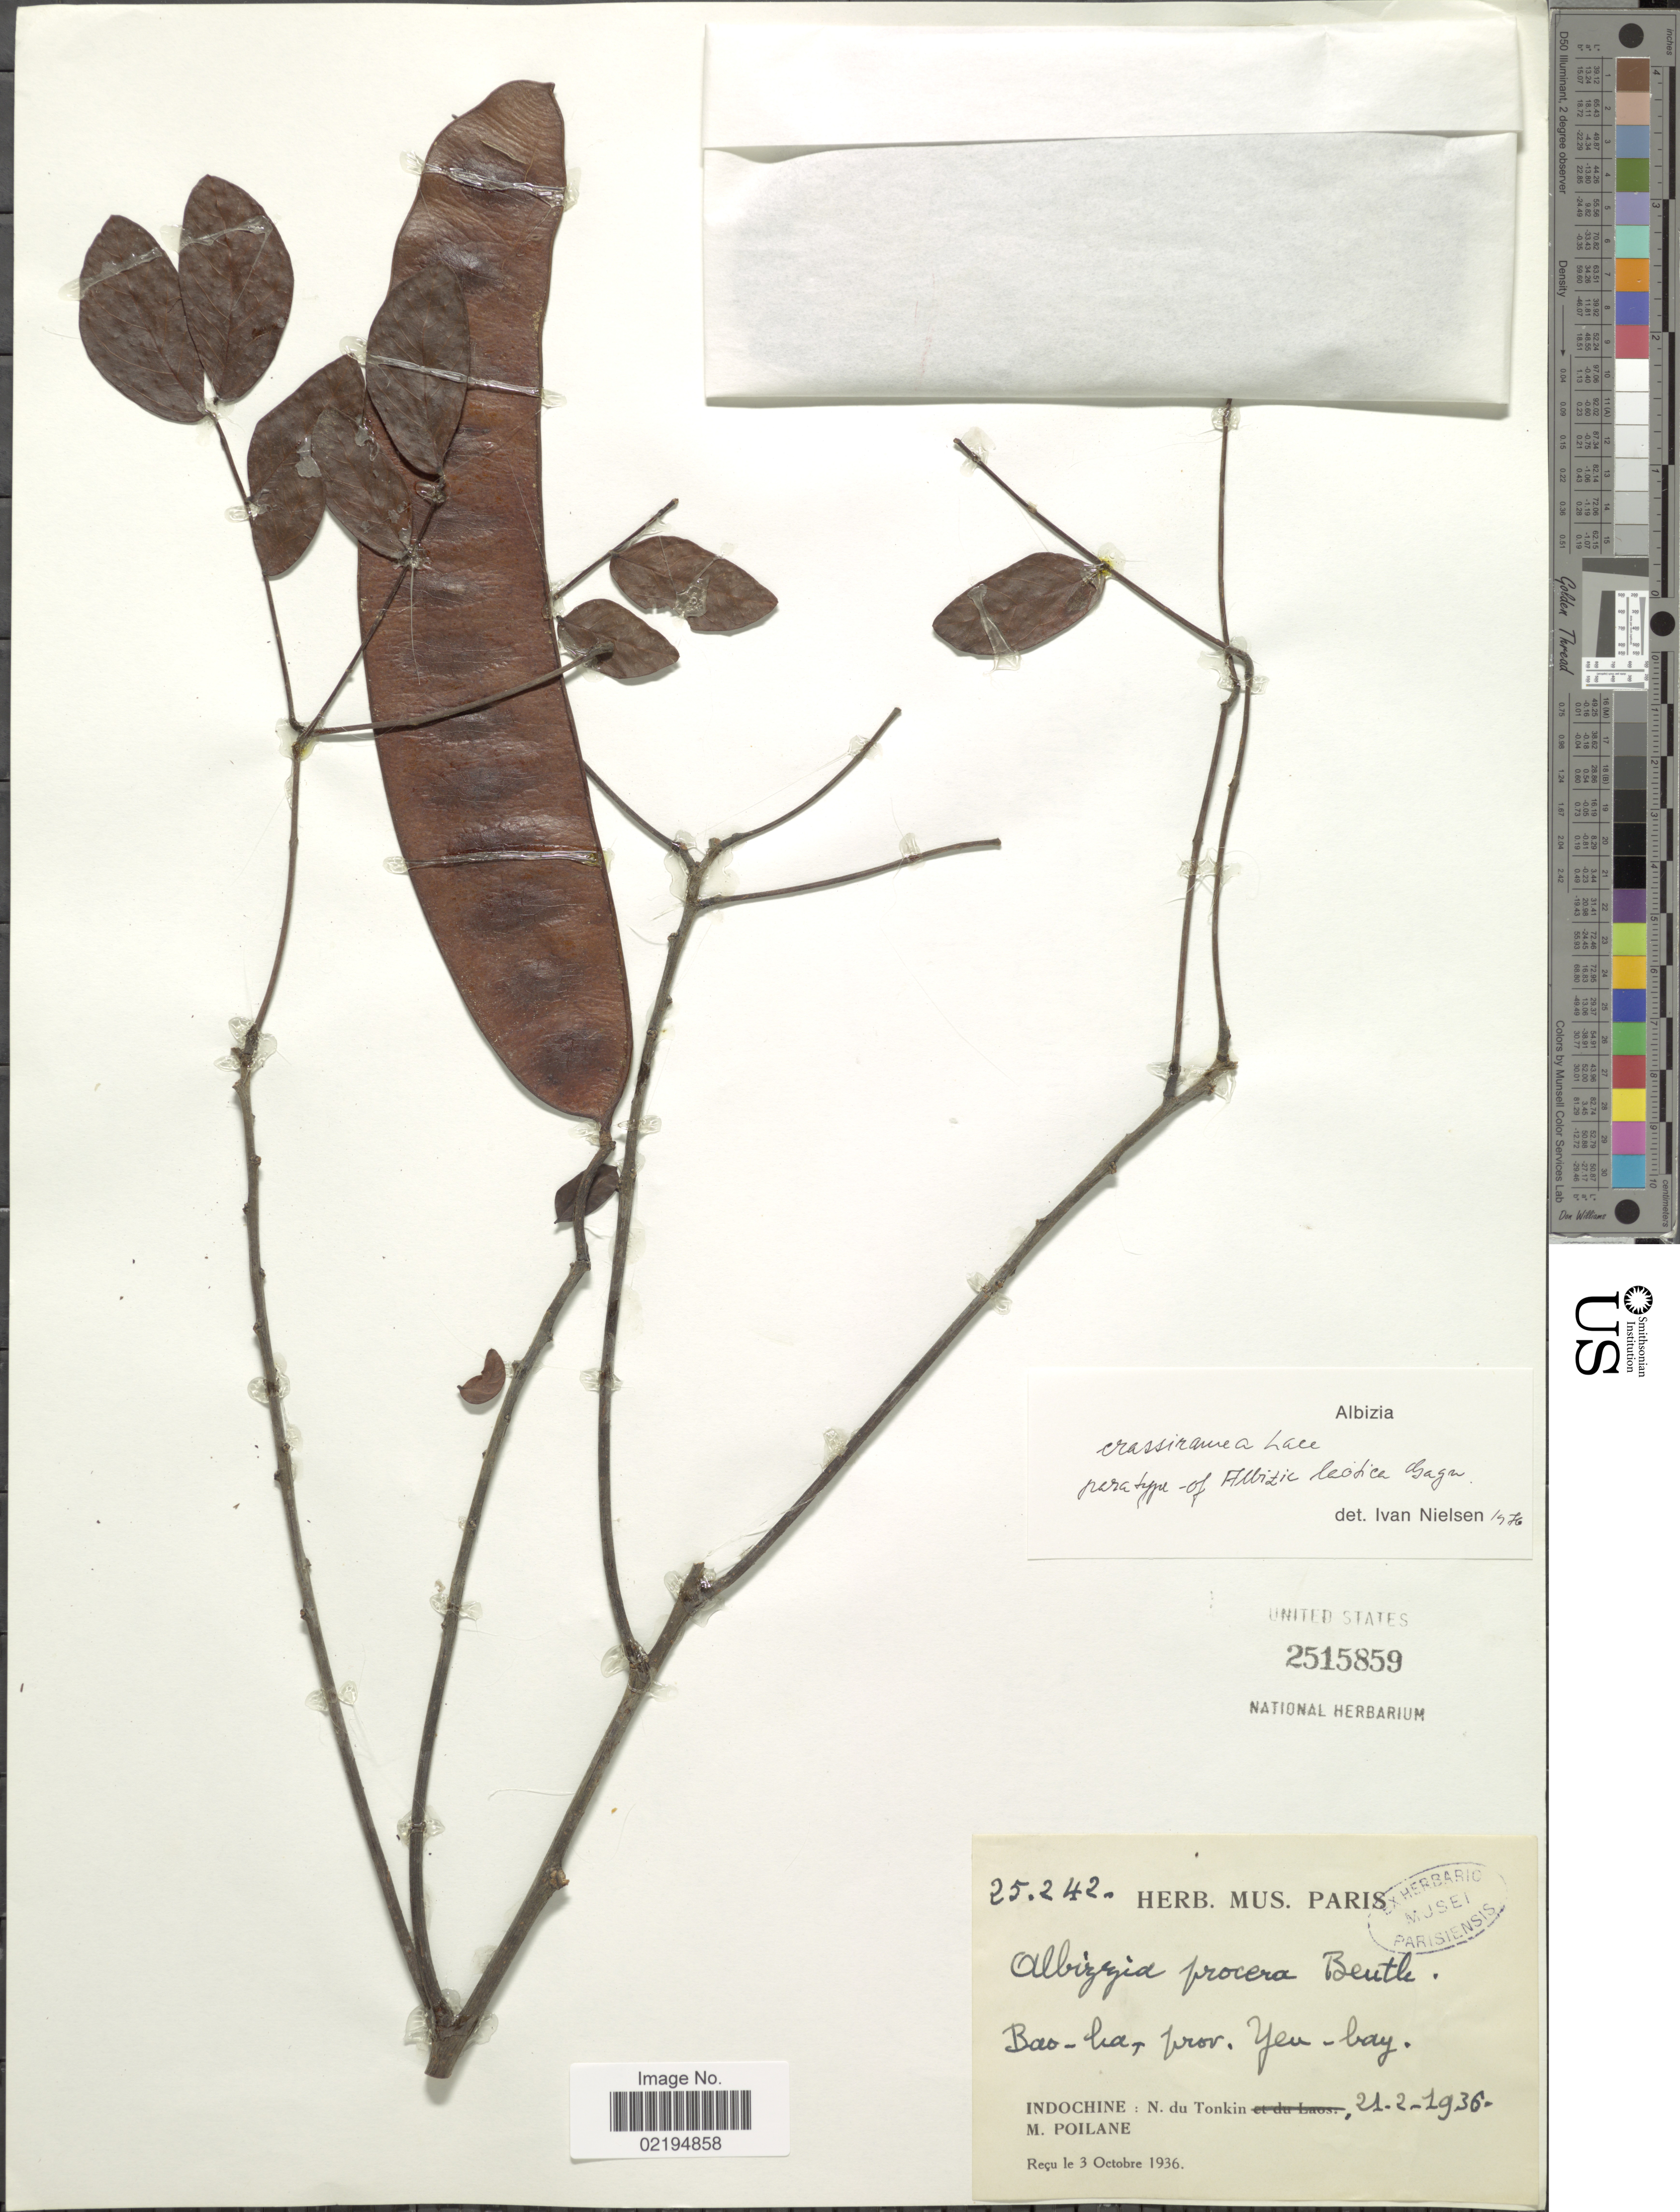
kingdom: Plantae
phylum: Tracheophyta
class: Magnoliopsida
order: Fabales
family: Fabaceae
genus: Albizia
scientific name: Albizia crassiramea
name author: Lace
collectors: M. Poilane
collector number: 25242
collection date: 1936-02-21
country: Vietnam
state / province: Yen Bai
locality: IndochineL N. du Tonkin, Bao-ka, prov. Yeu-bay.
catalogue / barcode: US 2515859